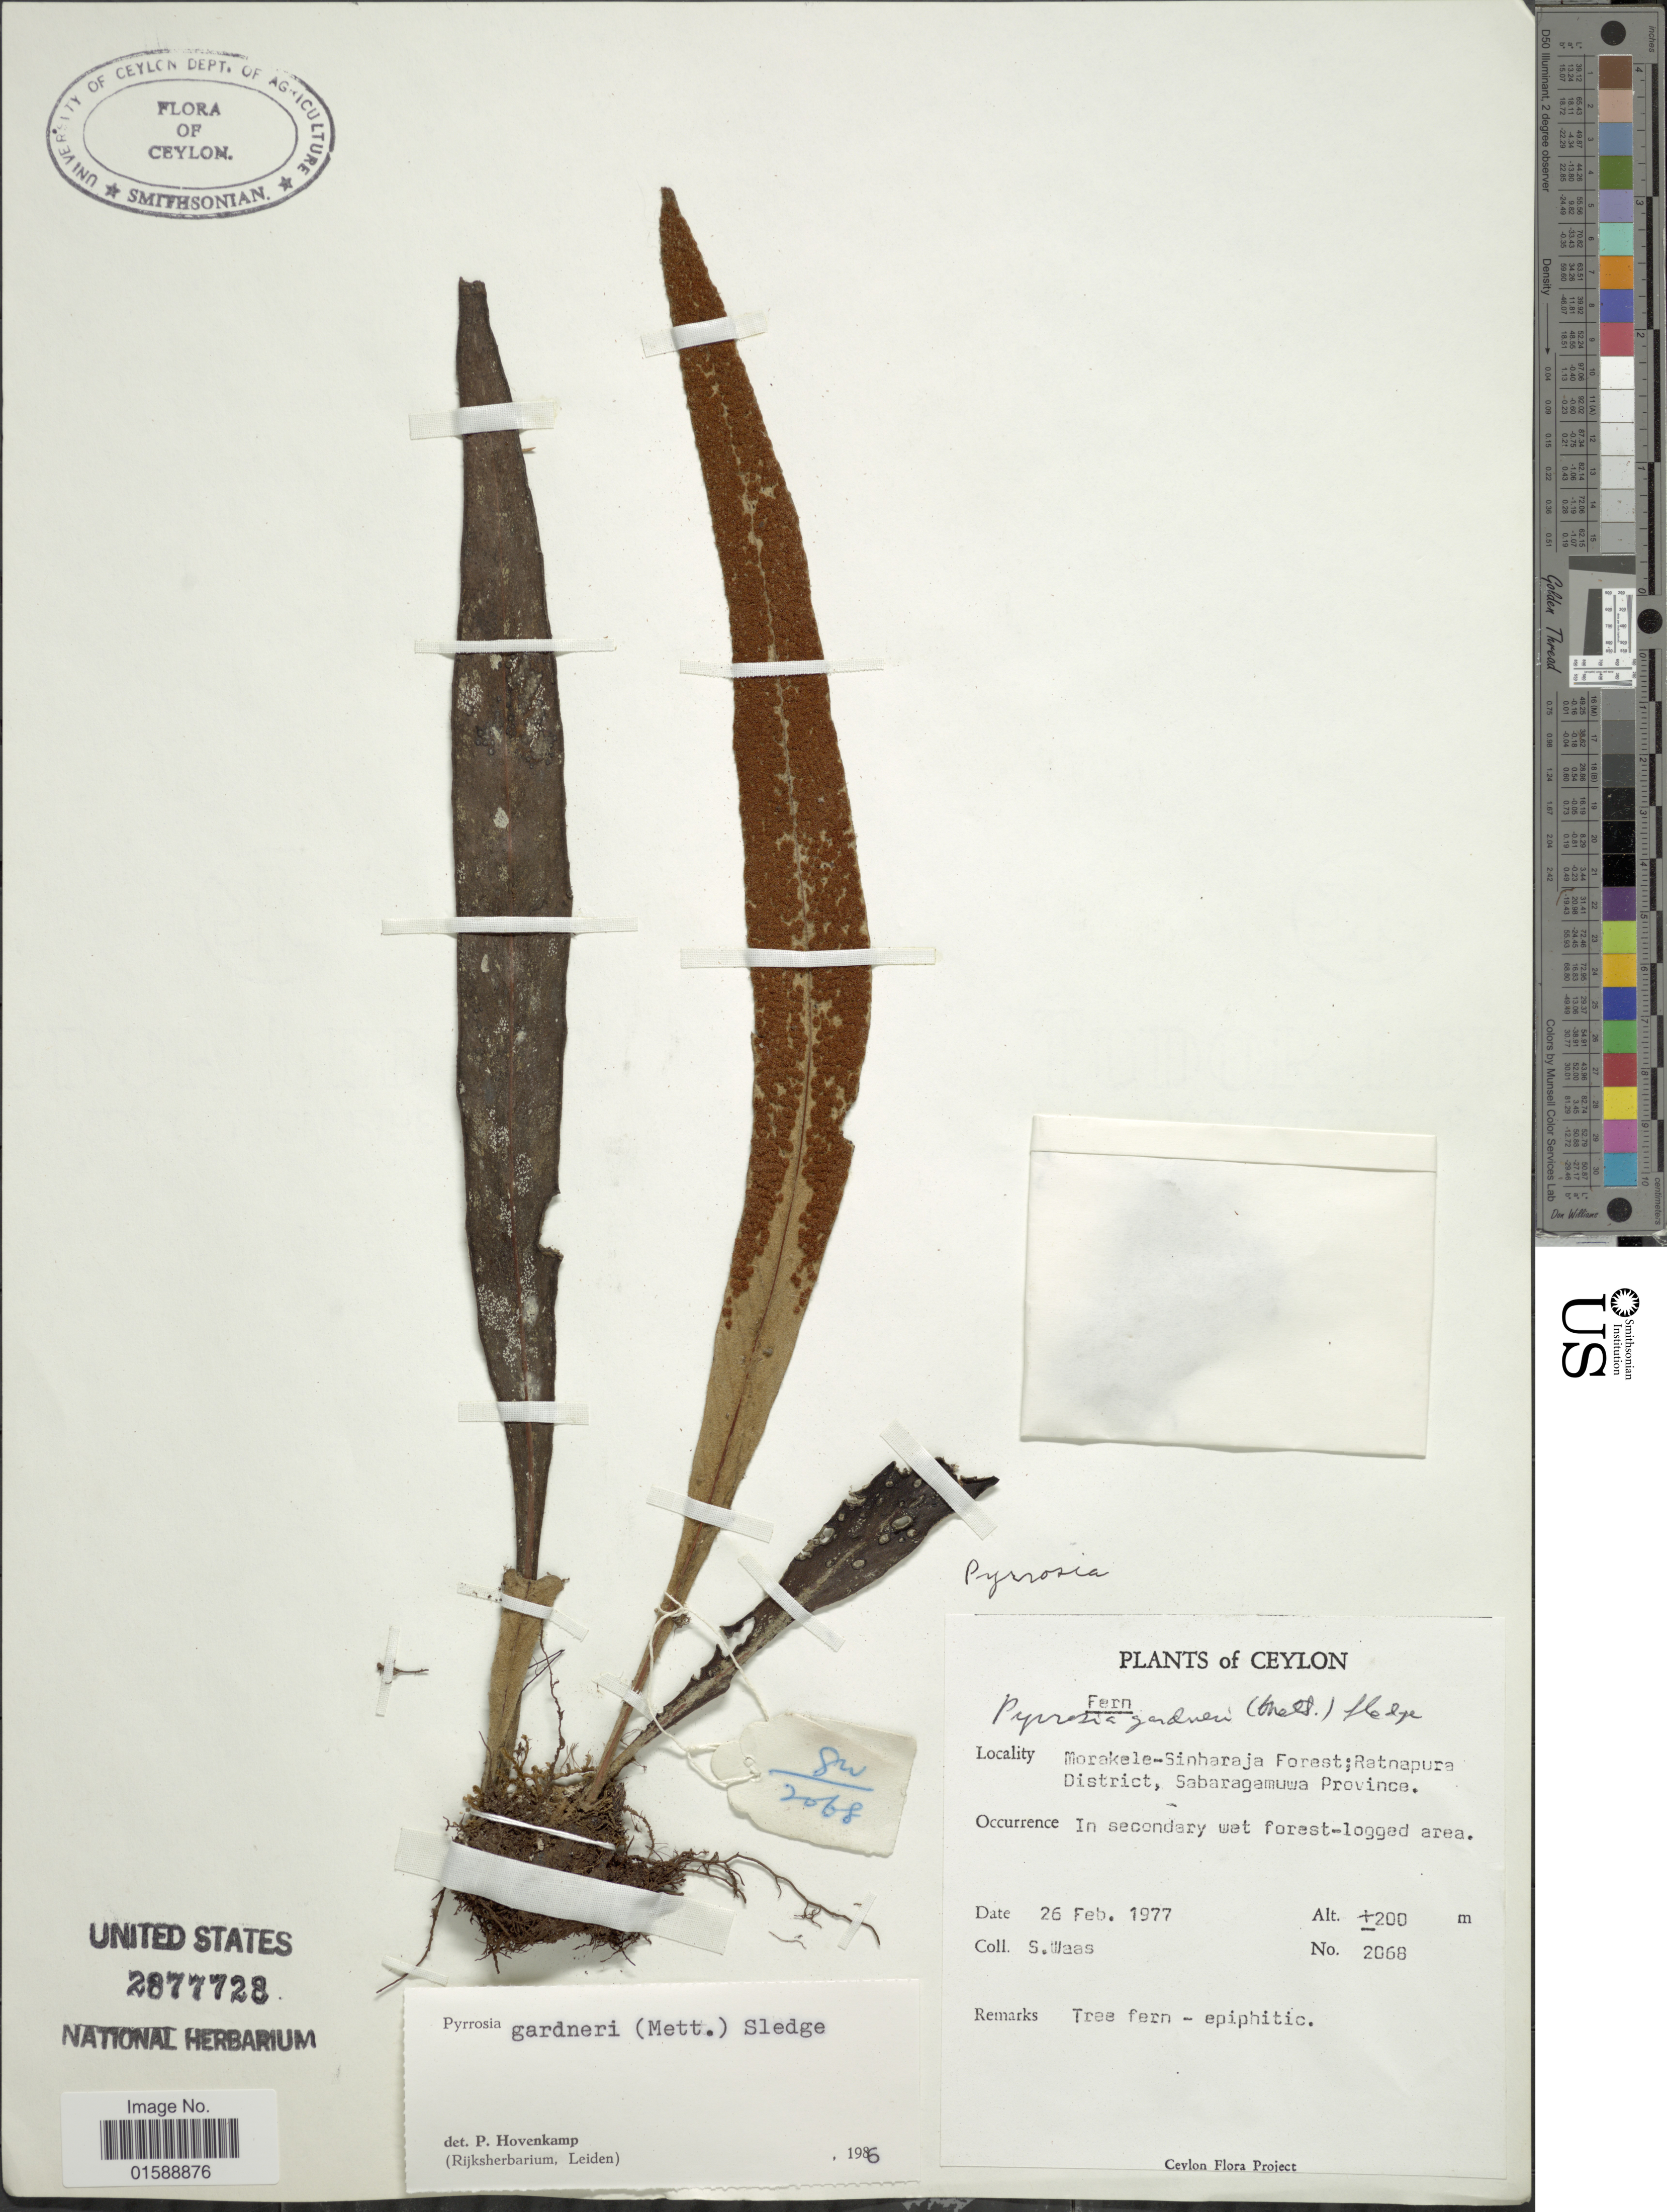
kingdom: Plantae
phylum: Tracheophyta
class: Polypodiopsida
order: Polypodiales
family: Polypodiaceae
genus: Pyrrosia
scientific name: Pyrrosia gardneri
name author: (Kunze ex Mett.) Sledge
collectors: S. Waas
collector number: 2068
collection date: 1977-02-26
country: Sri Lanka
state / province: Sabaragamuwa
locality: Ceylon. Morakele-Sinharaja Forest; Ratnapura District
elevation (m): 200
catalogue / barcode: US 2877728